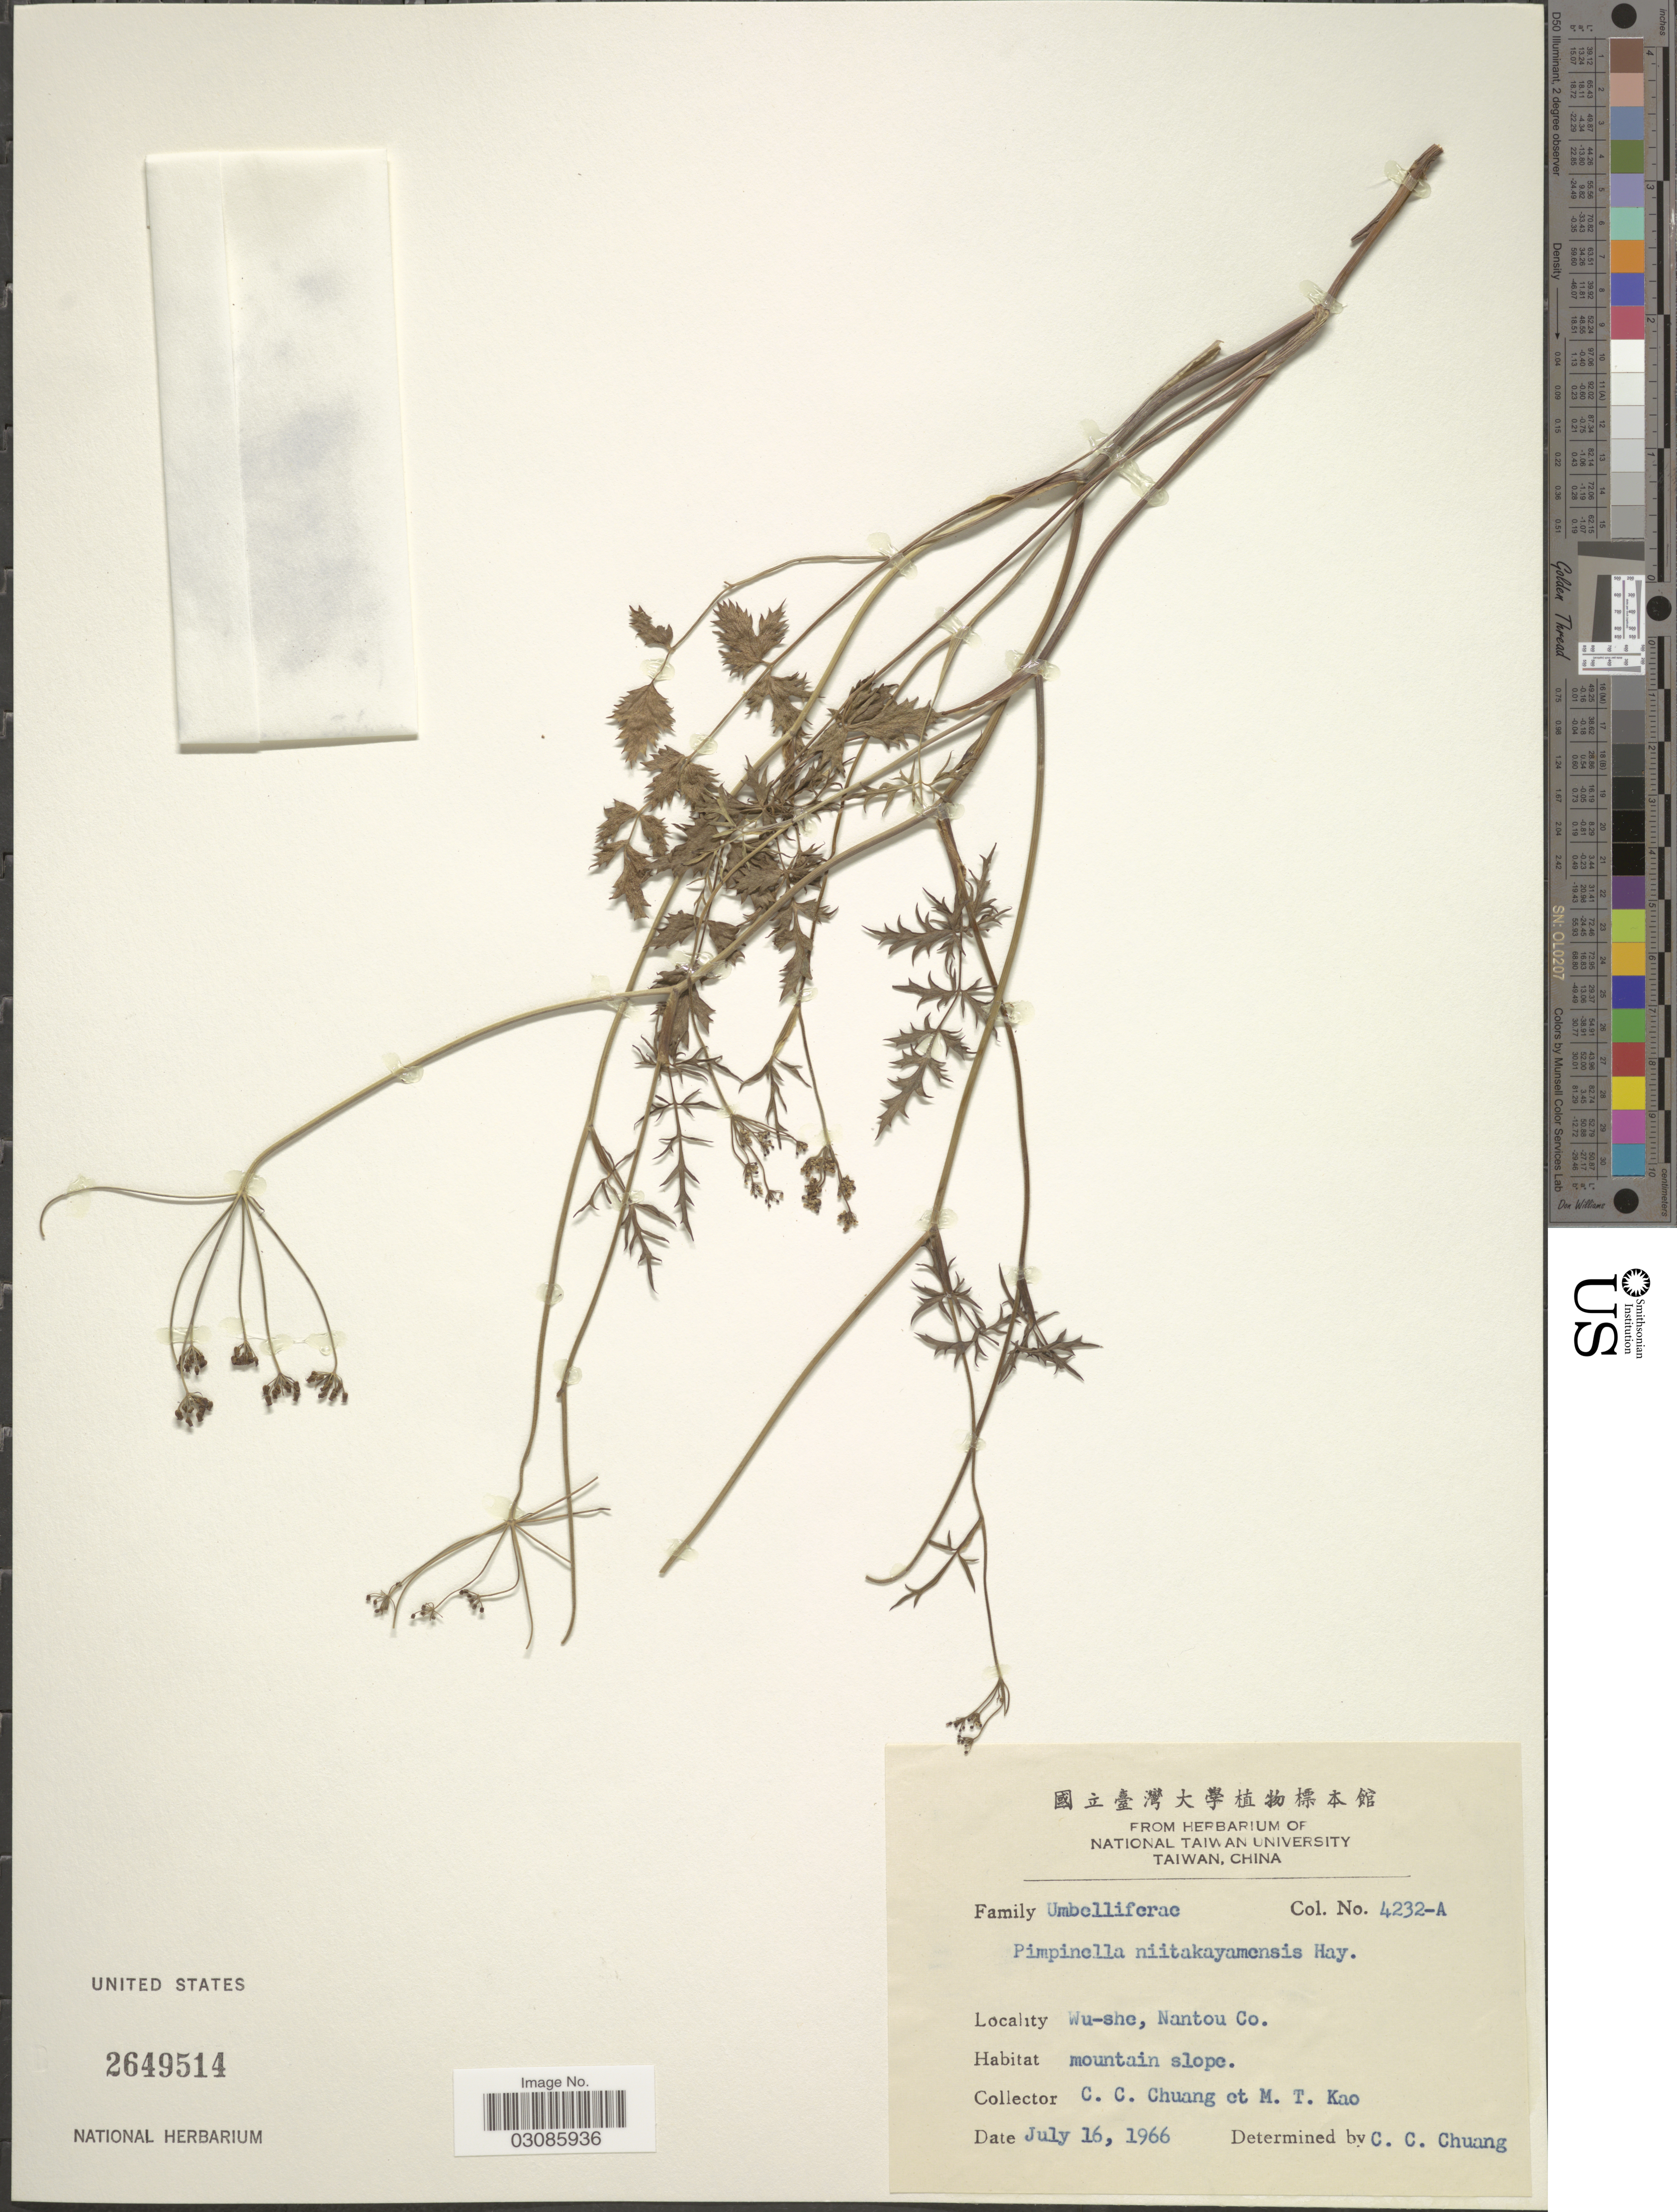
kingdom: Plantae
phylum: Tracheophyta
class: Magnoliopsida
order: Apiales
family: Apiaceae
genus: Pimpinella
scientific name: Pimpinella niitakayamensis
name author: Hayata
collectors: C. C. Chuang & M. T. Kao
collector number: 4232-A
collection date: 1966-07-16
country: Taiwan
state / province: Nantou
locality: Wu-she, Nantou Co.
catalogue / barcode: US 2649514